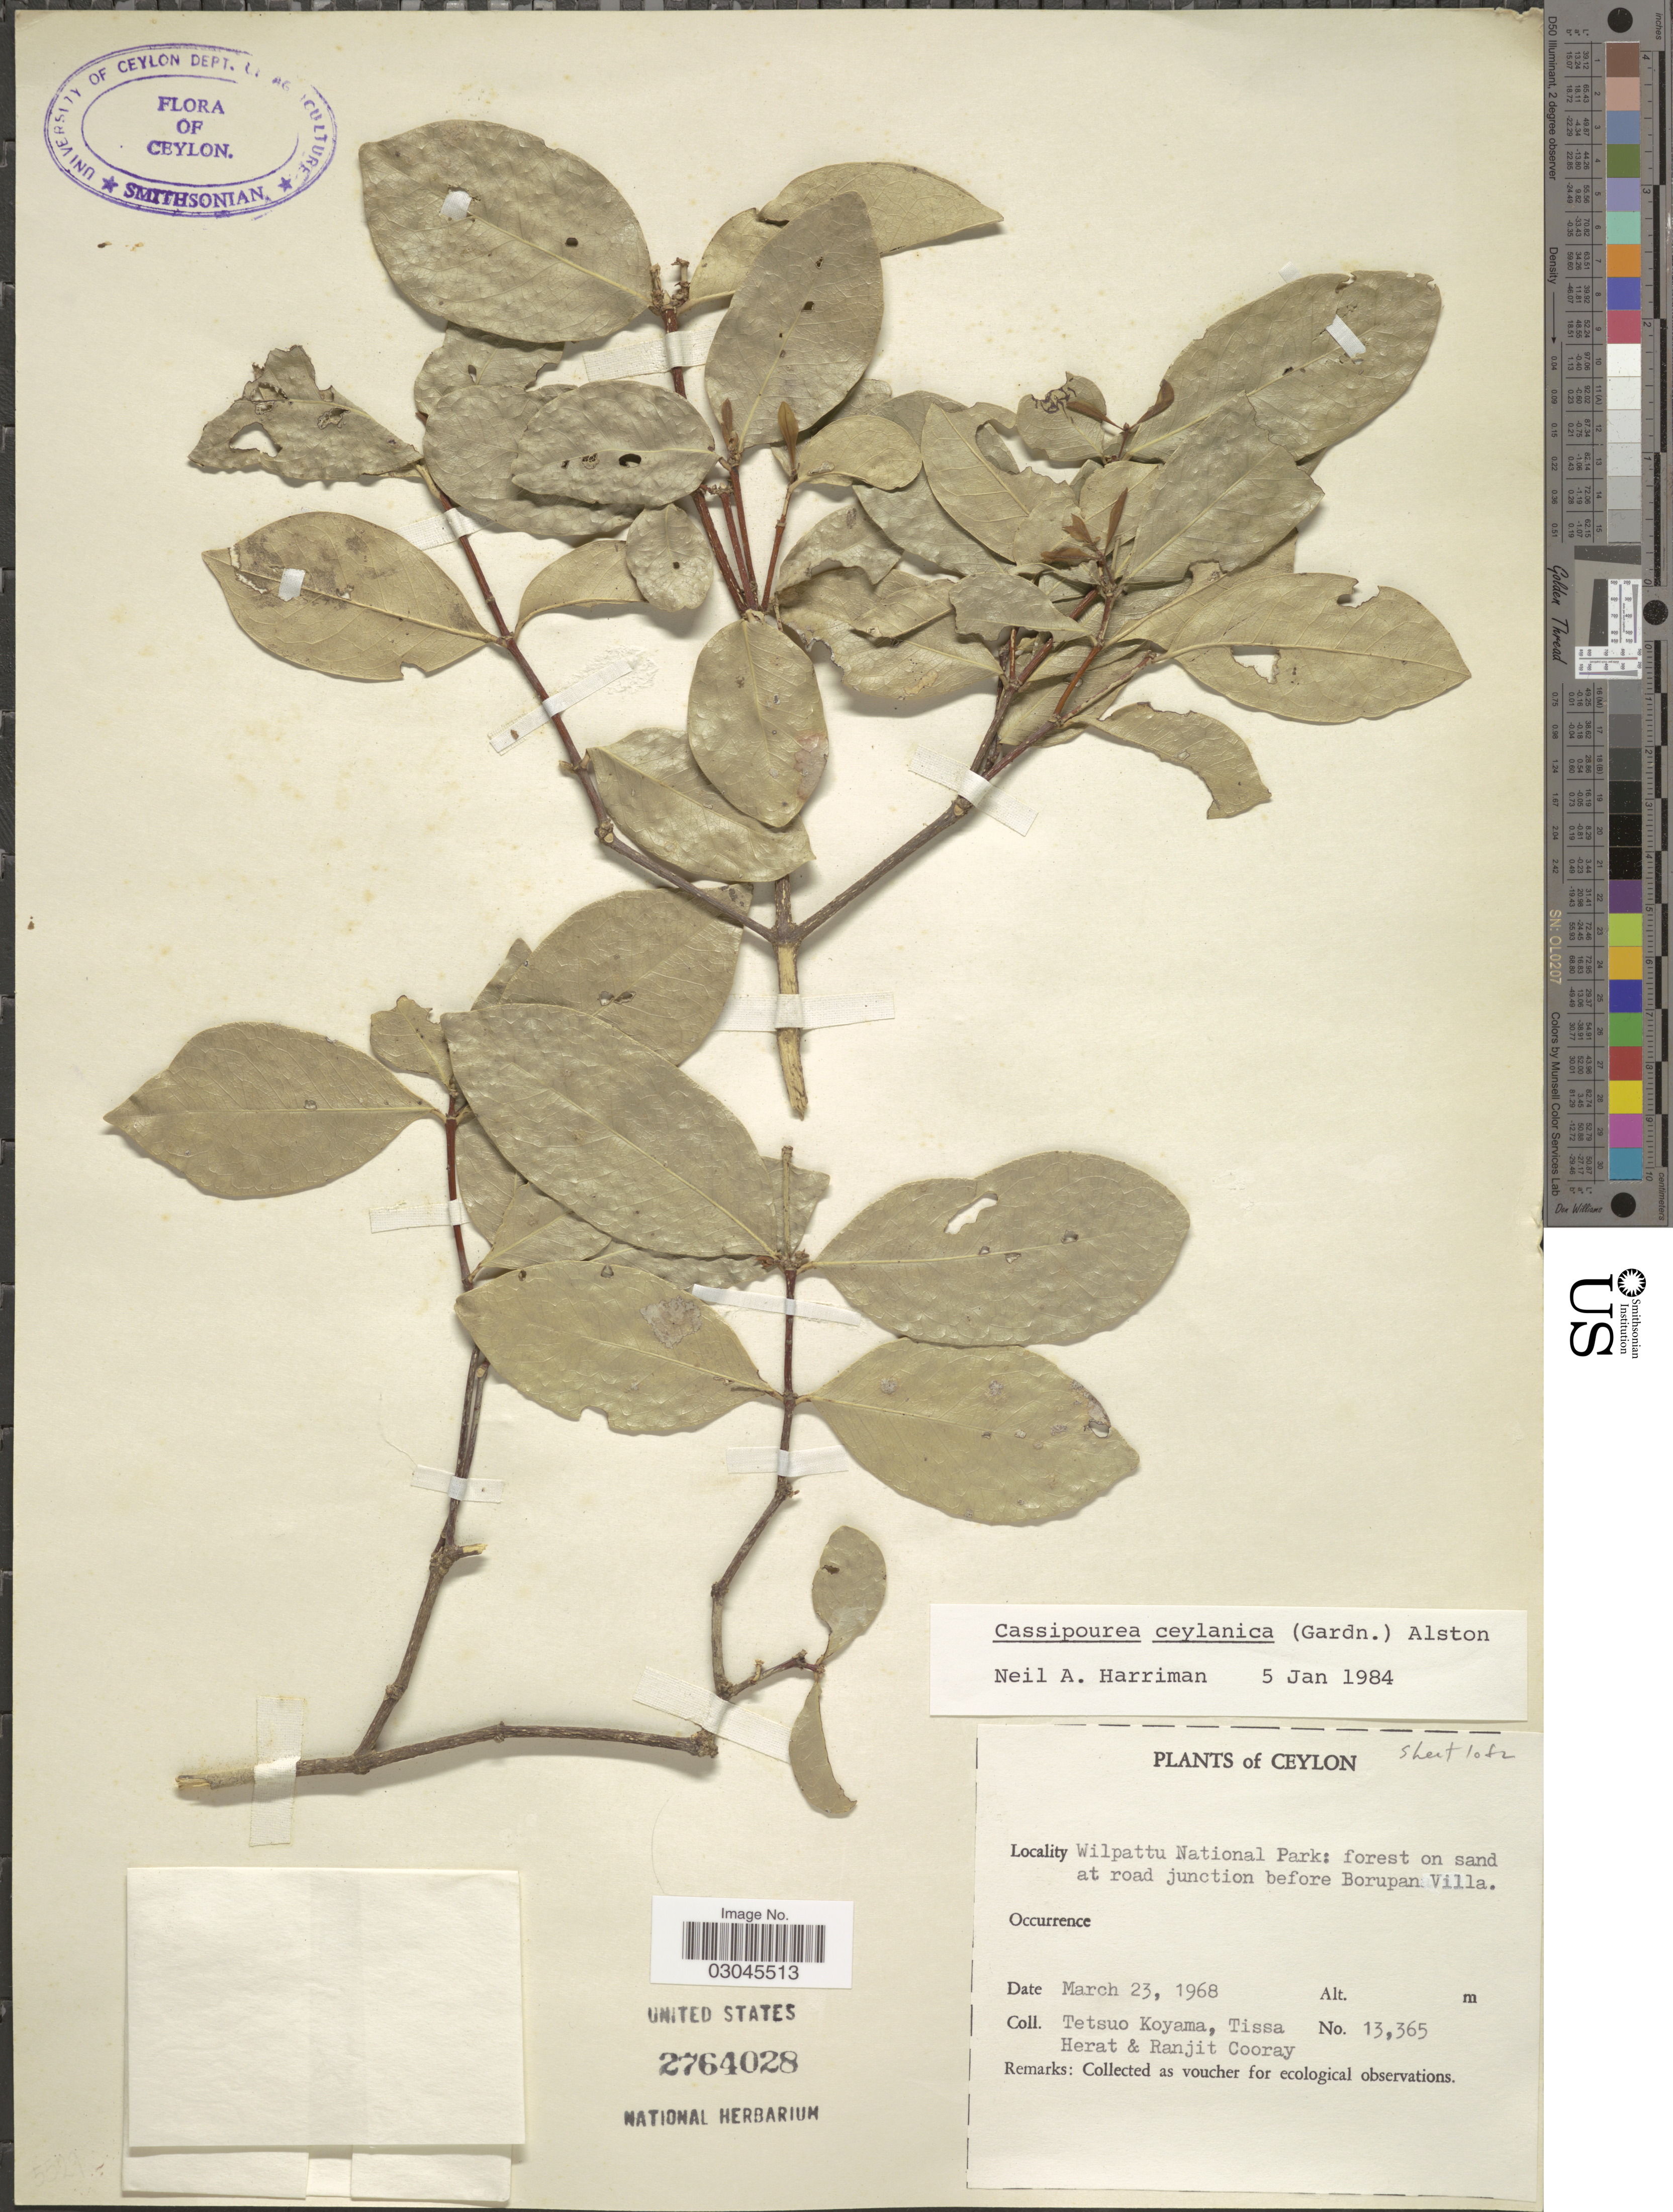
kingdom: Plantae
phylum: Tracheophyta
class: Magnoliopsida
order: Malpighiales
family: Rhizophoraceae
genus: Cassipourea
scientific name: Cassipourea ceylanica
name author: (Gardner) Alston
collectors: T. Koyama, T. Herat & R. Cooray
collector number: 13365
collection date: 1968-03-23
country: Sri Lanka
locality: Ceylon. Wilpattu National Park: forest on sand at road junction before Borupan Villa.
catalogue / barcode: US 2764028